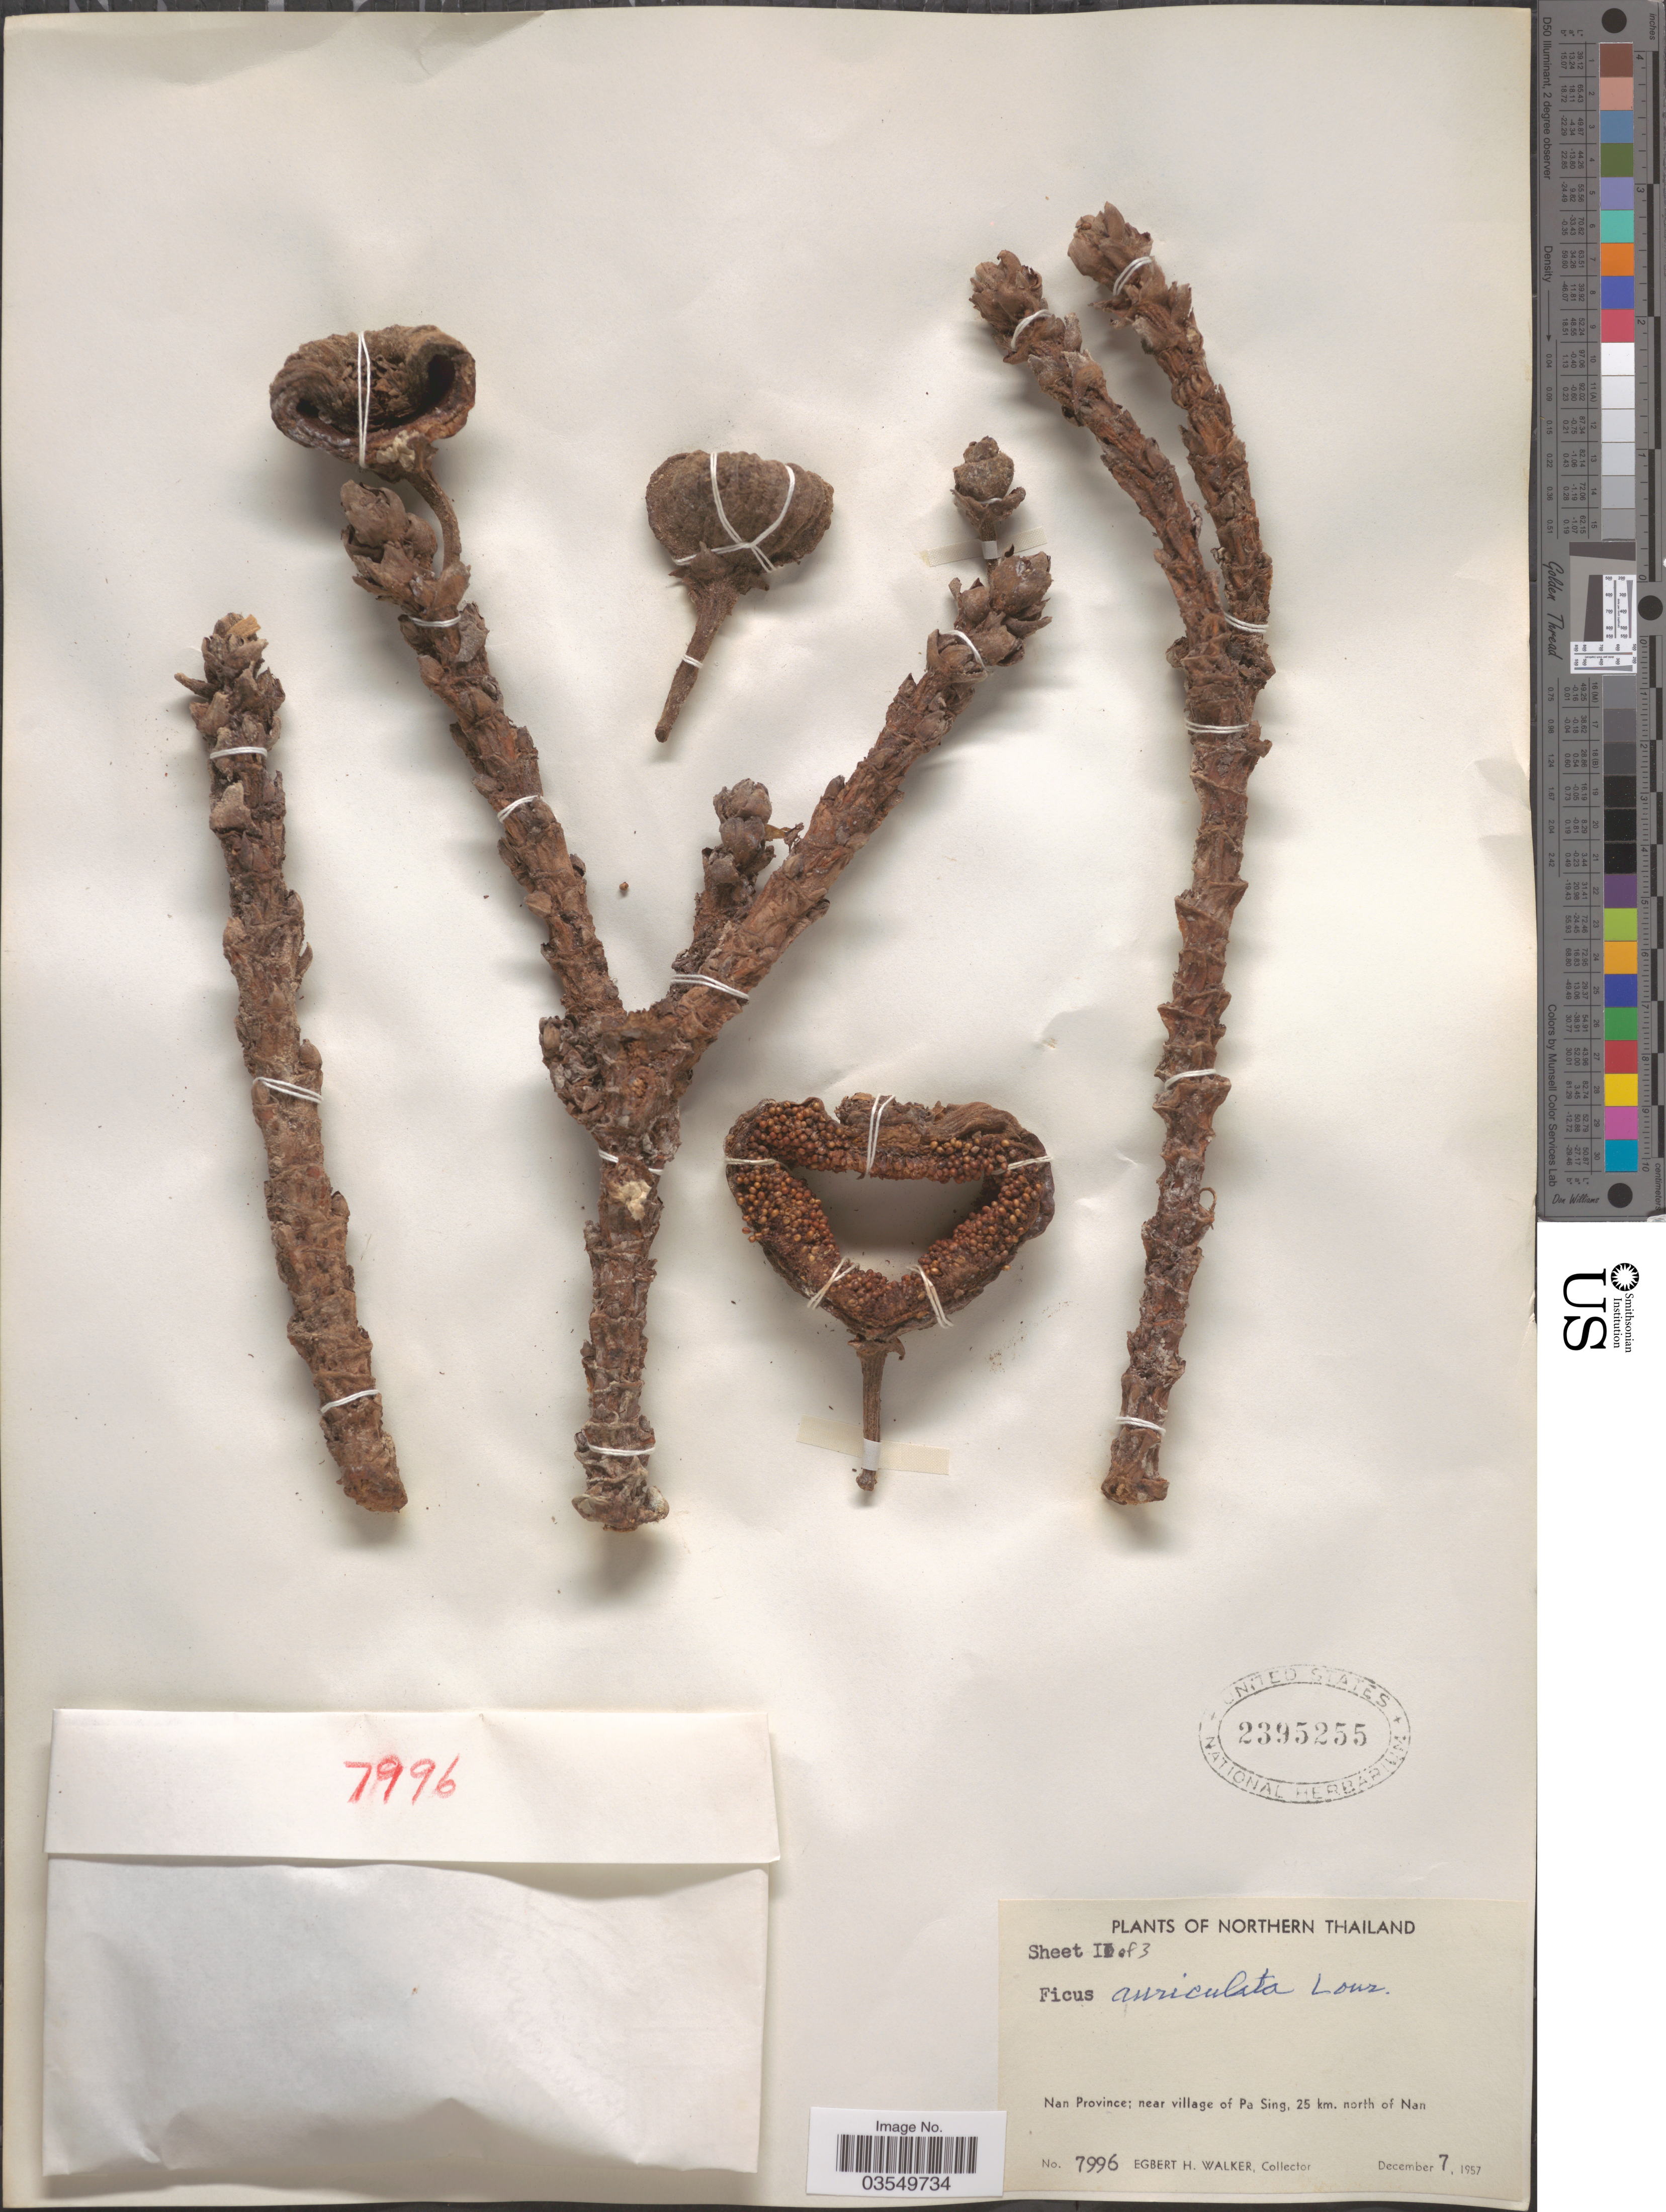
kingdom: Plantae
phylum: Tracheophyta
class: Magnoliopsida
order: Rosales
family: Moraceae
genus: Ficus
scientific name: Ficus auriculata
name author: Lour.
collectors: E. H. Walker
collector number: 7996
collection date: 1957-12-07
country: Thailand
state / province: Nan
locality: Northern Thailand. Near village of Pa Sing, 25 km. north of Nan.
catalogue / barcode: US 2395255